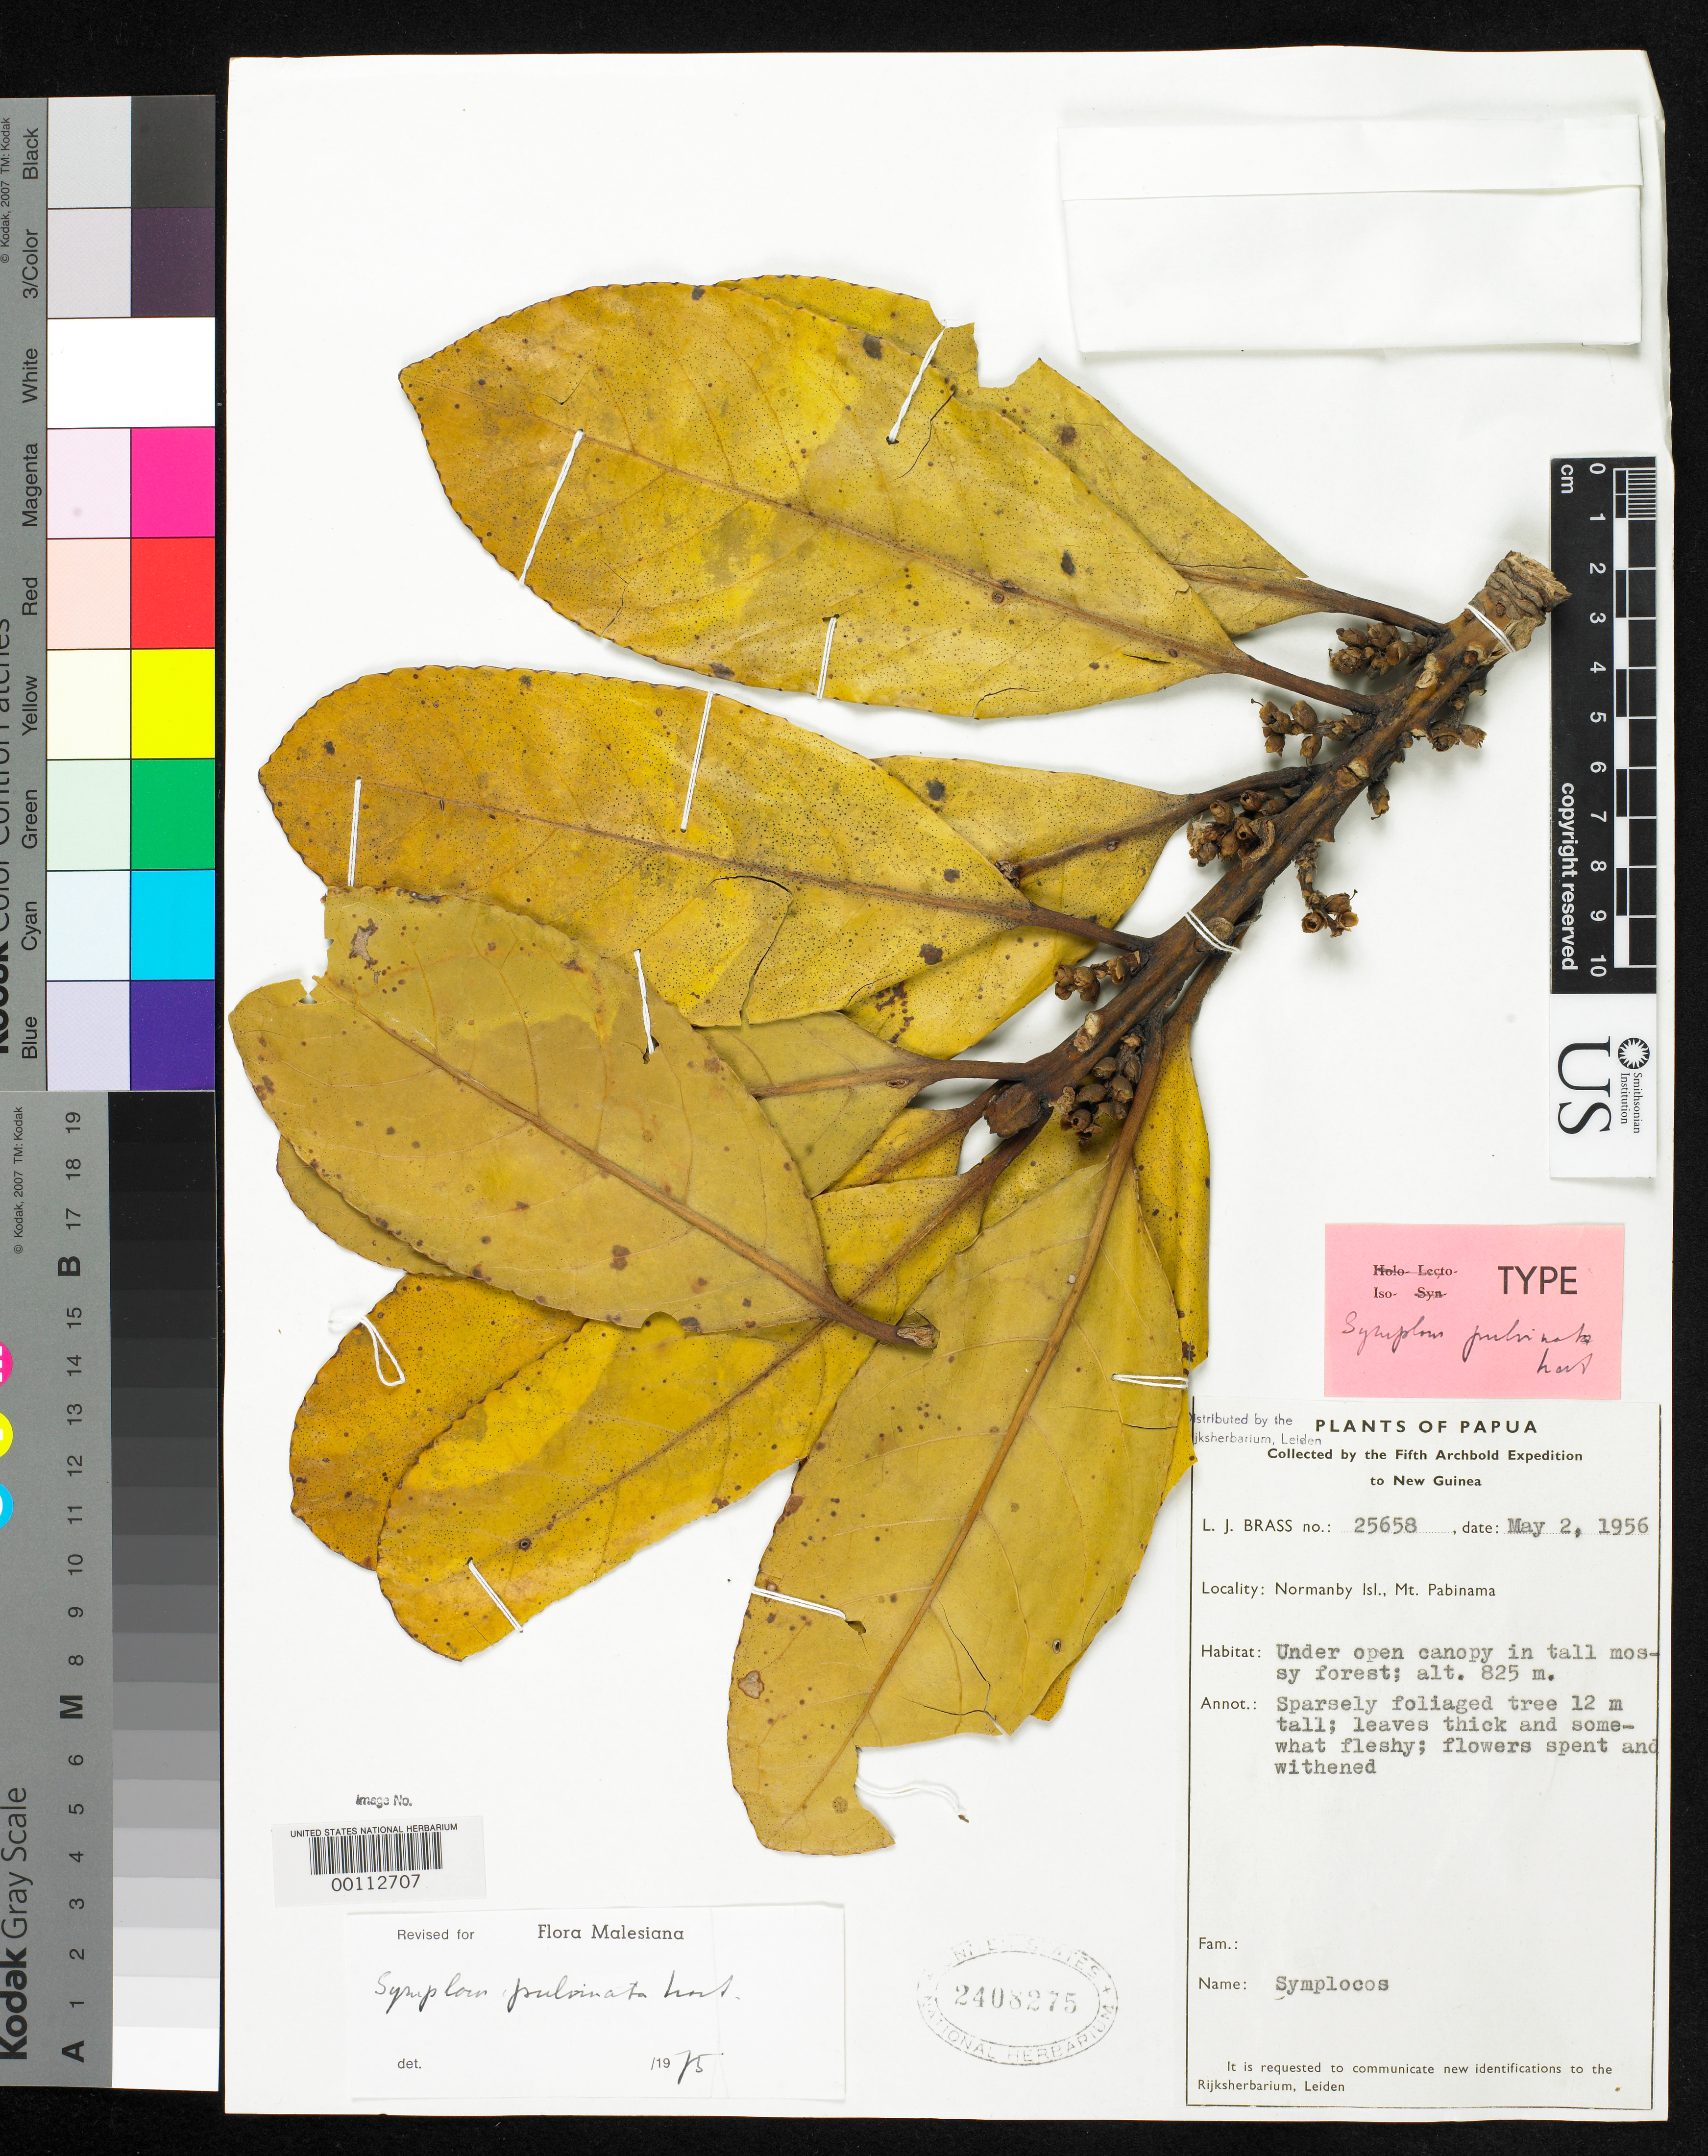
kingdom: Plantae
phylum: Tracheophyta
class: Magnoliopsida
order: Ericales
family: Symplocaceae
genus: Symplocos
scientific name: Symplocos pulvinata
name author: Noot.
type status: Isotype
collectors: L. J. Brass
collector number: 25658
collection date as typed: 02 May 1956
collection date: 1956-05-02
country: Papua New Guinea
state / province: Milne Bay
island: Normanby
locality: Mt. Pabinamer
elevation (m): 825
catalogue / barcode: US 2408275